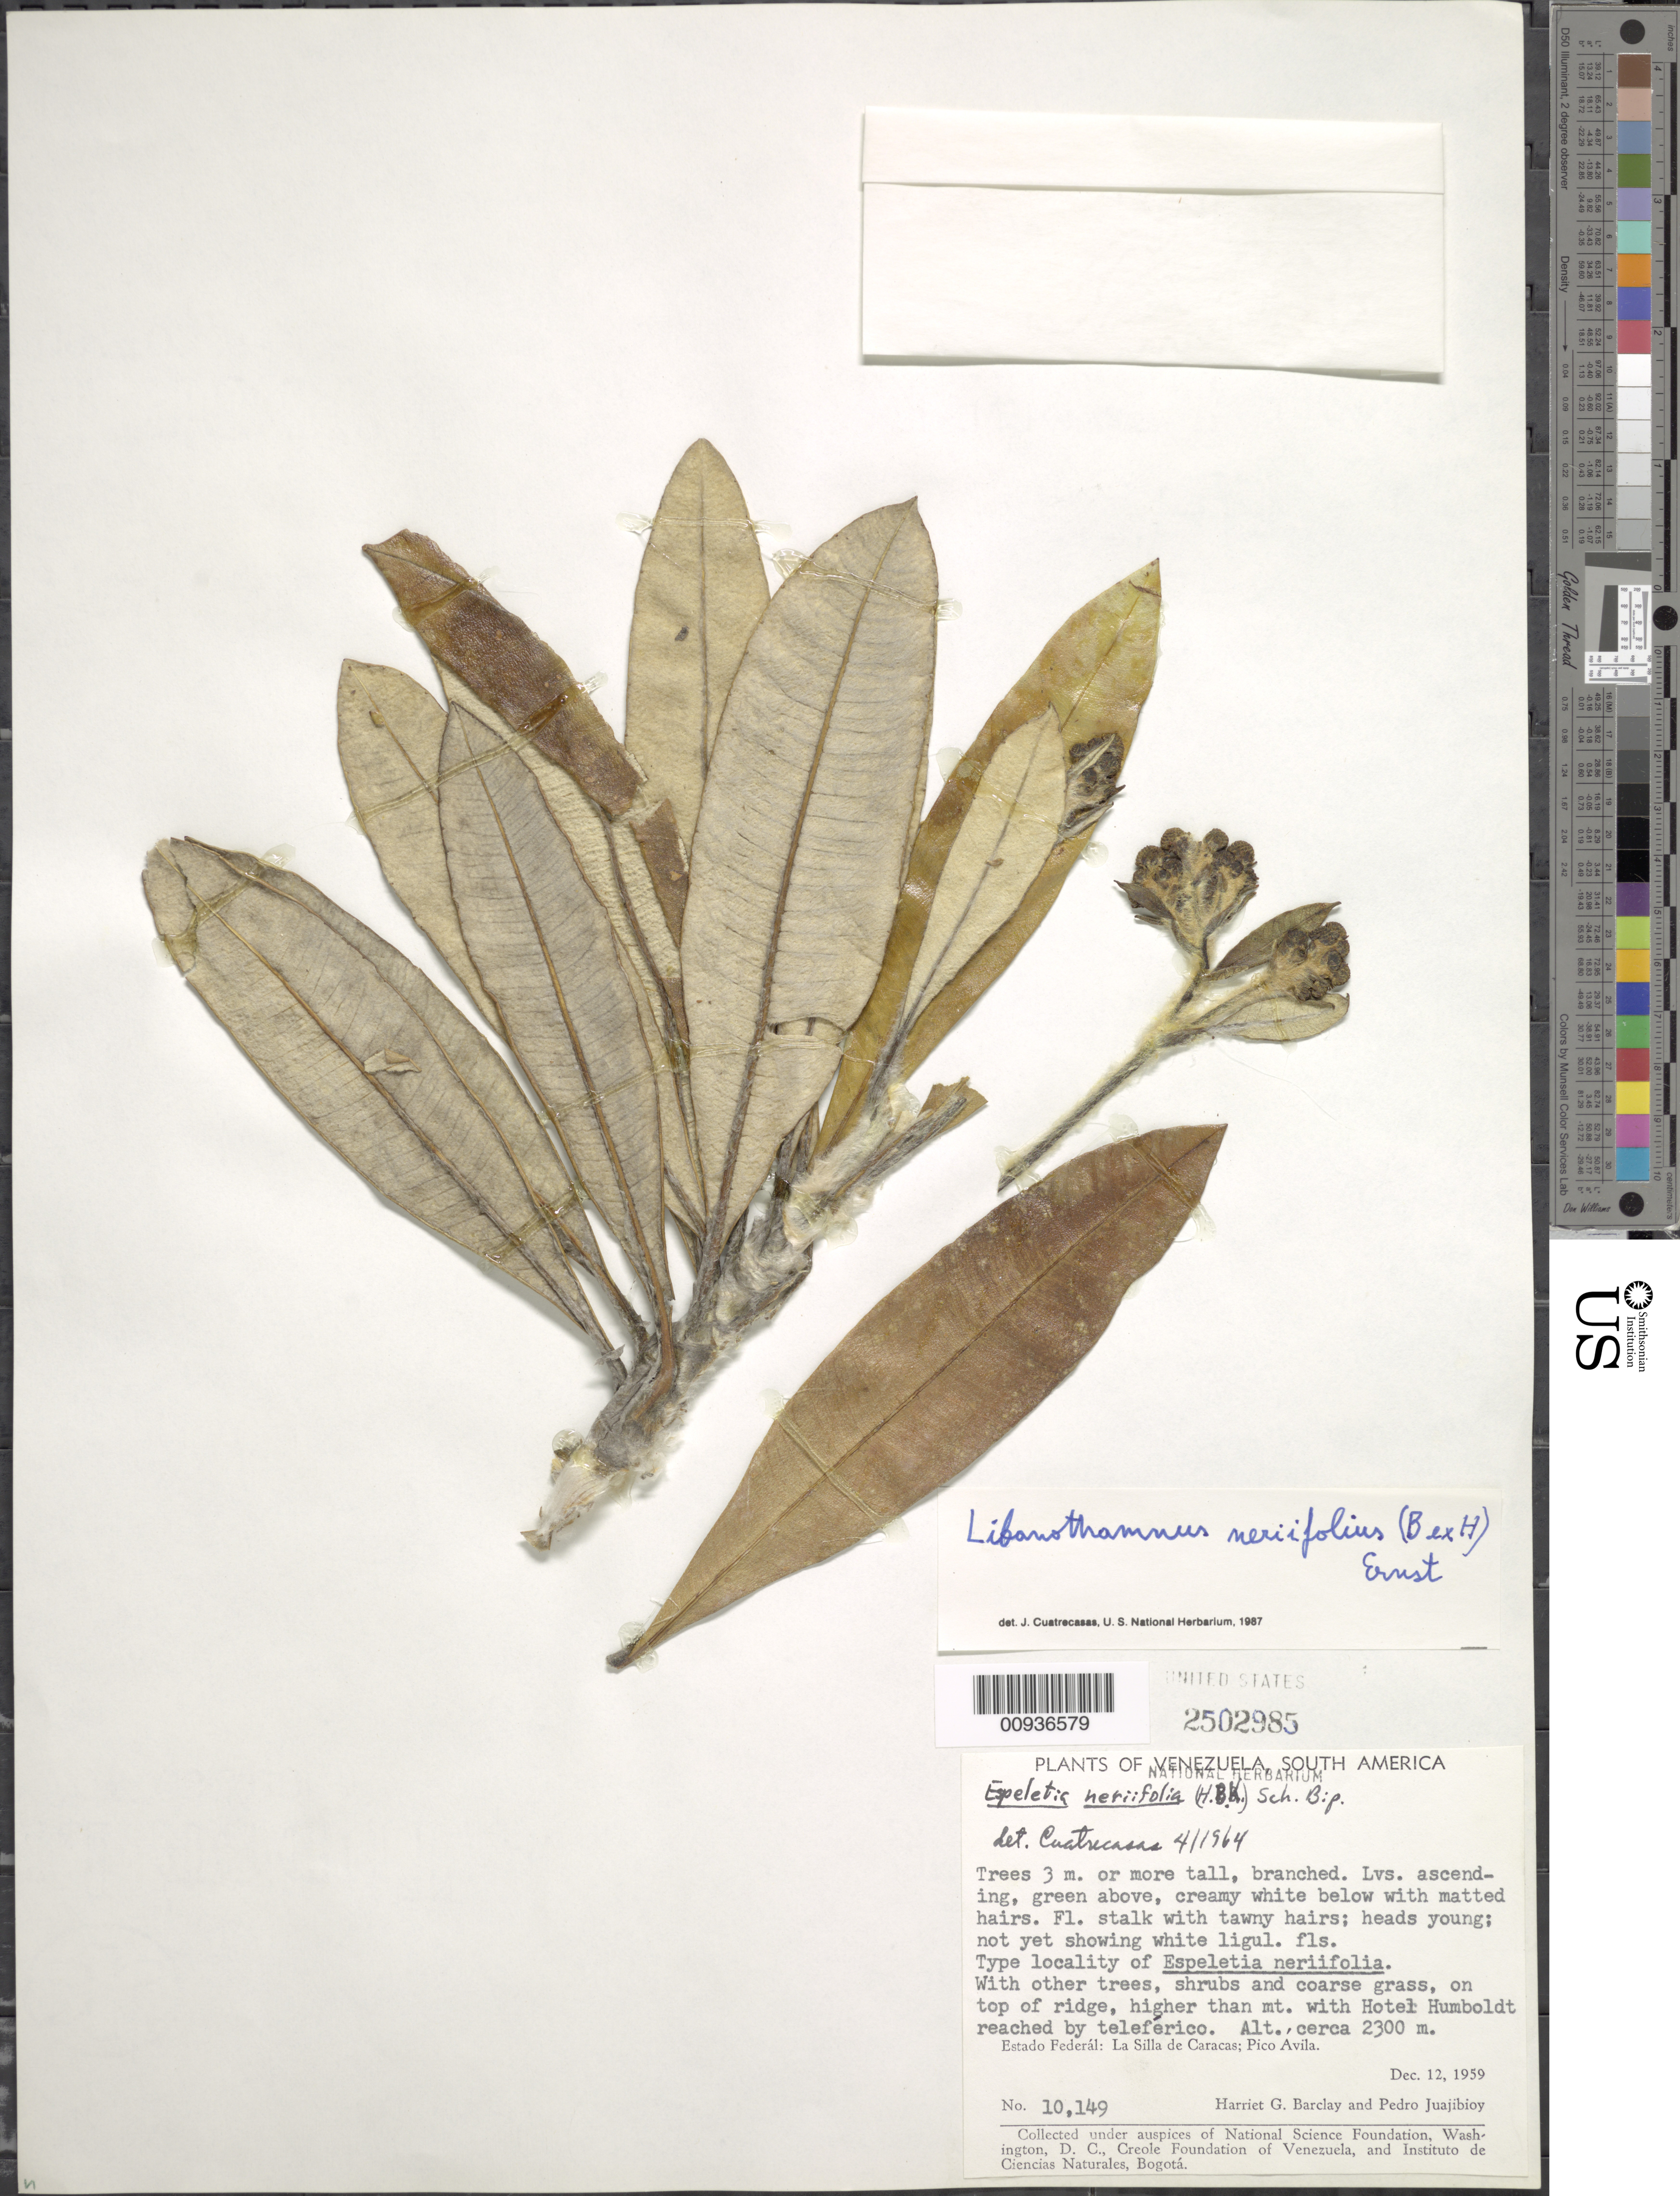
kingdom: Plantae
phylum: Tracheophyta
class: Magnoliopsida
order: Asterales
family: Asteraceae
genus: Libanothamnus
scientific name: Libanothamnus neriifolius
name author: (Sch. Bip. ex Wedd.) Ernst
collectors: H. G. Barclay & P. Juajibioy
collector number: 10149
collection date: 1959-12-12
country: Venezuela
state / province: Distrito Federal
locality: La Silla de Caracas; Pico Avila. Cerca de la frontera entre Distrito Federal y Mérida.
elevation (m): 2300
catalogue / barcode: US 2502985